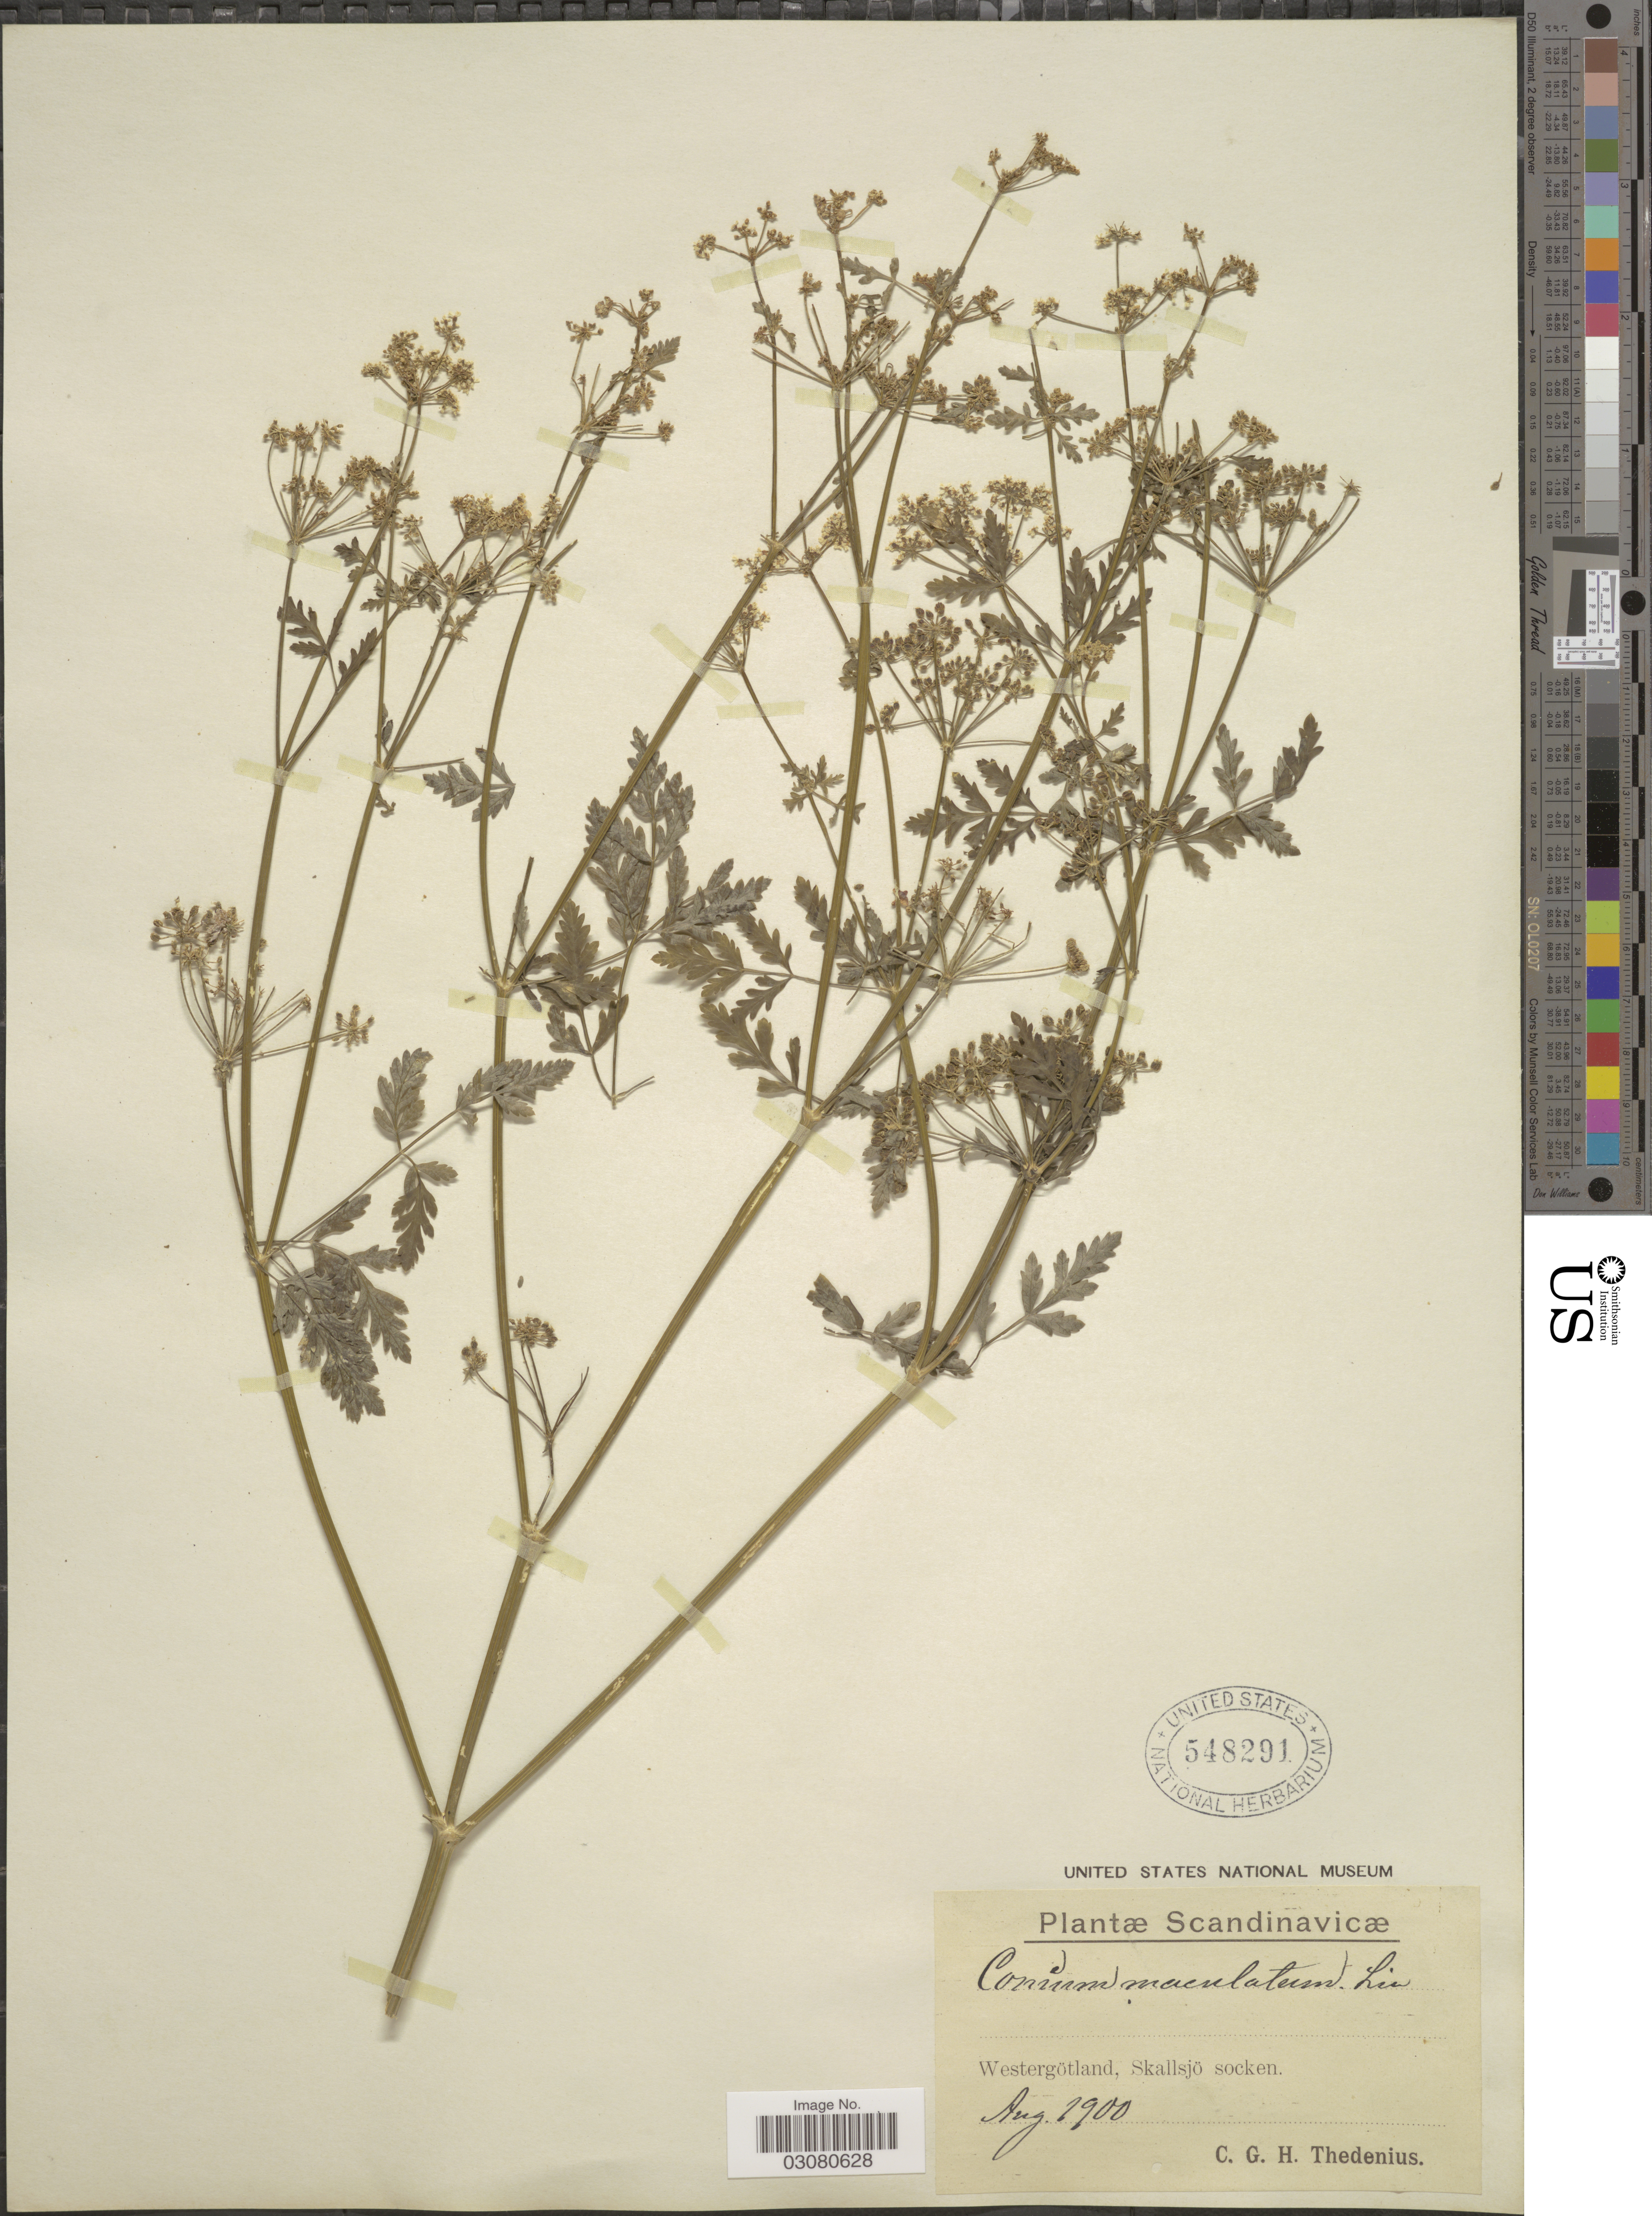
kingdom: Plantae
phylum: Tracheophyta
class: Magnoliopsida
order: Apiales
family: Apiaceae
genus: Conium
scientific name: Conium maculatum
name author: L.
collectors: C. Thedenius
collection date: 1900-08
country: Sweden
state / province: Västra Götaland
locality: Scandinavicæ. Westergötland, Skallsjö socken.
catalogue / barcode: US 548291